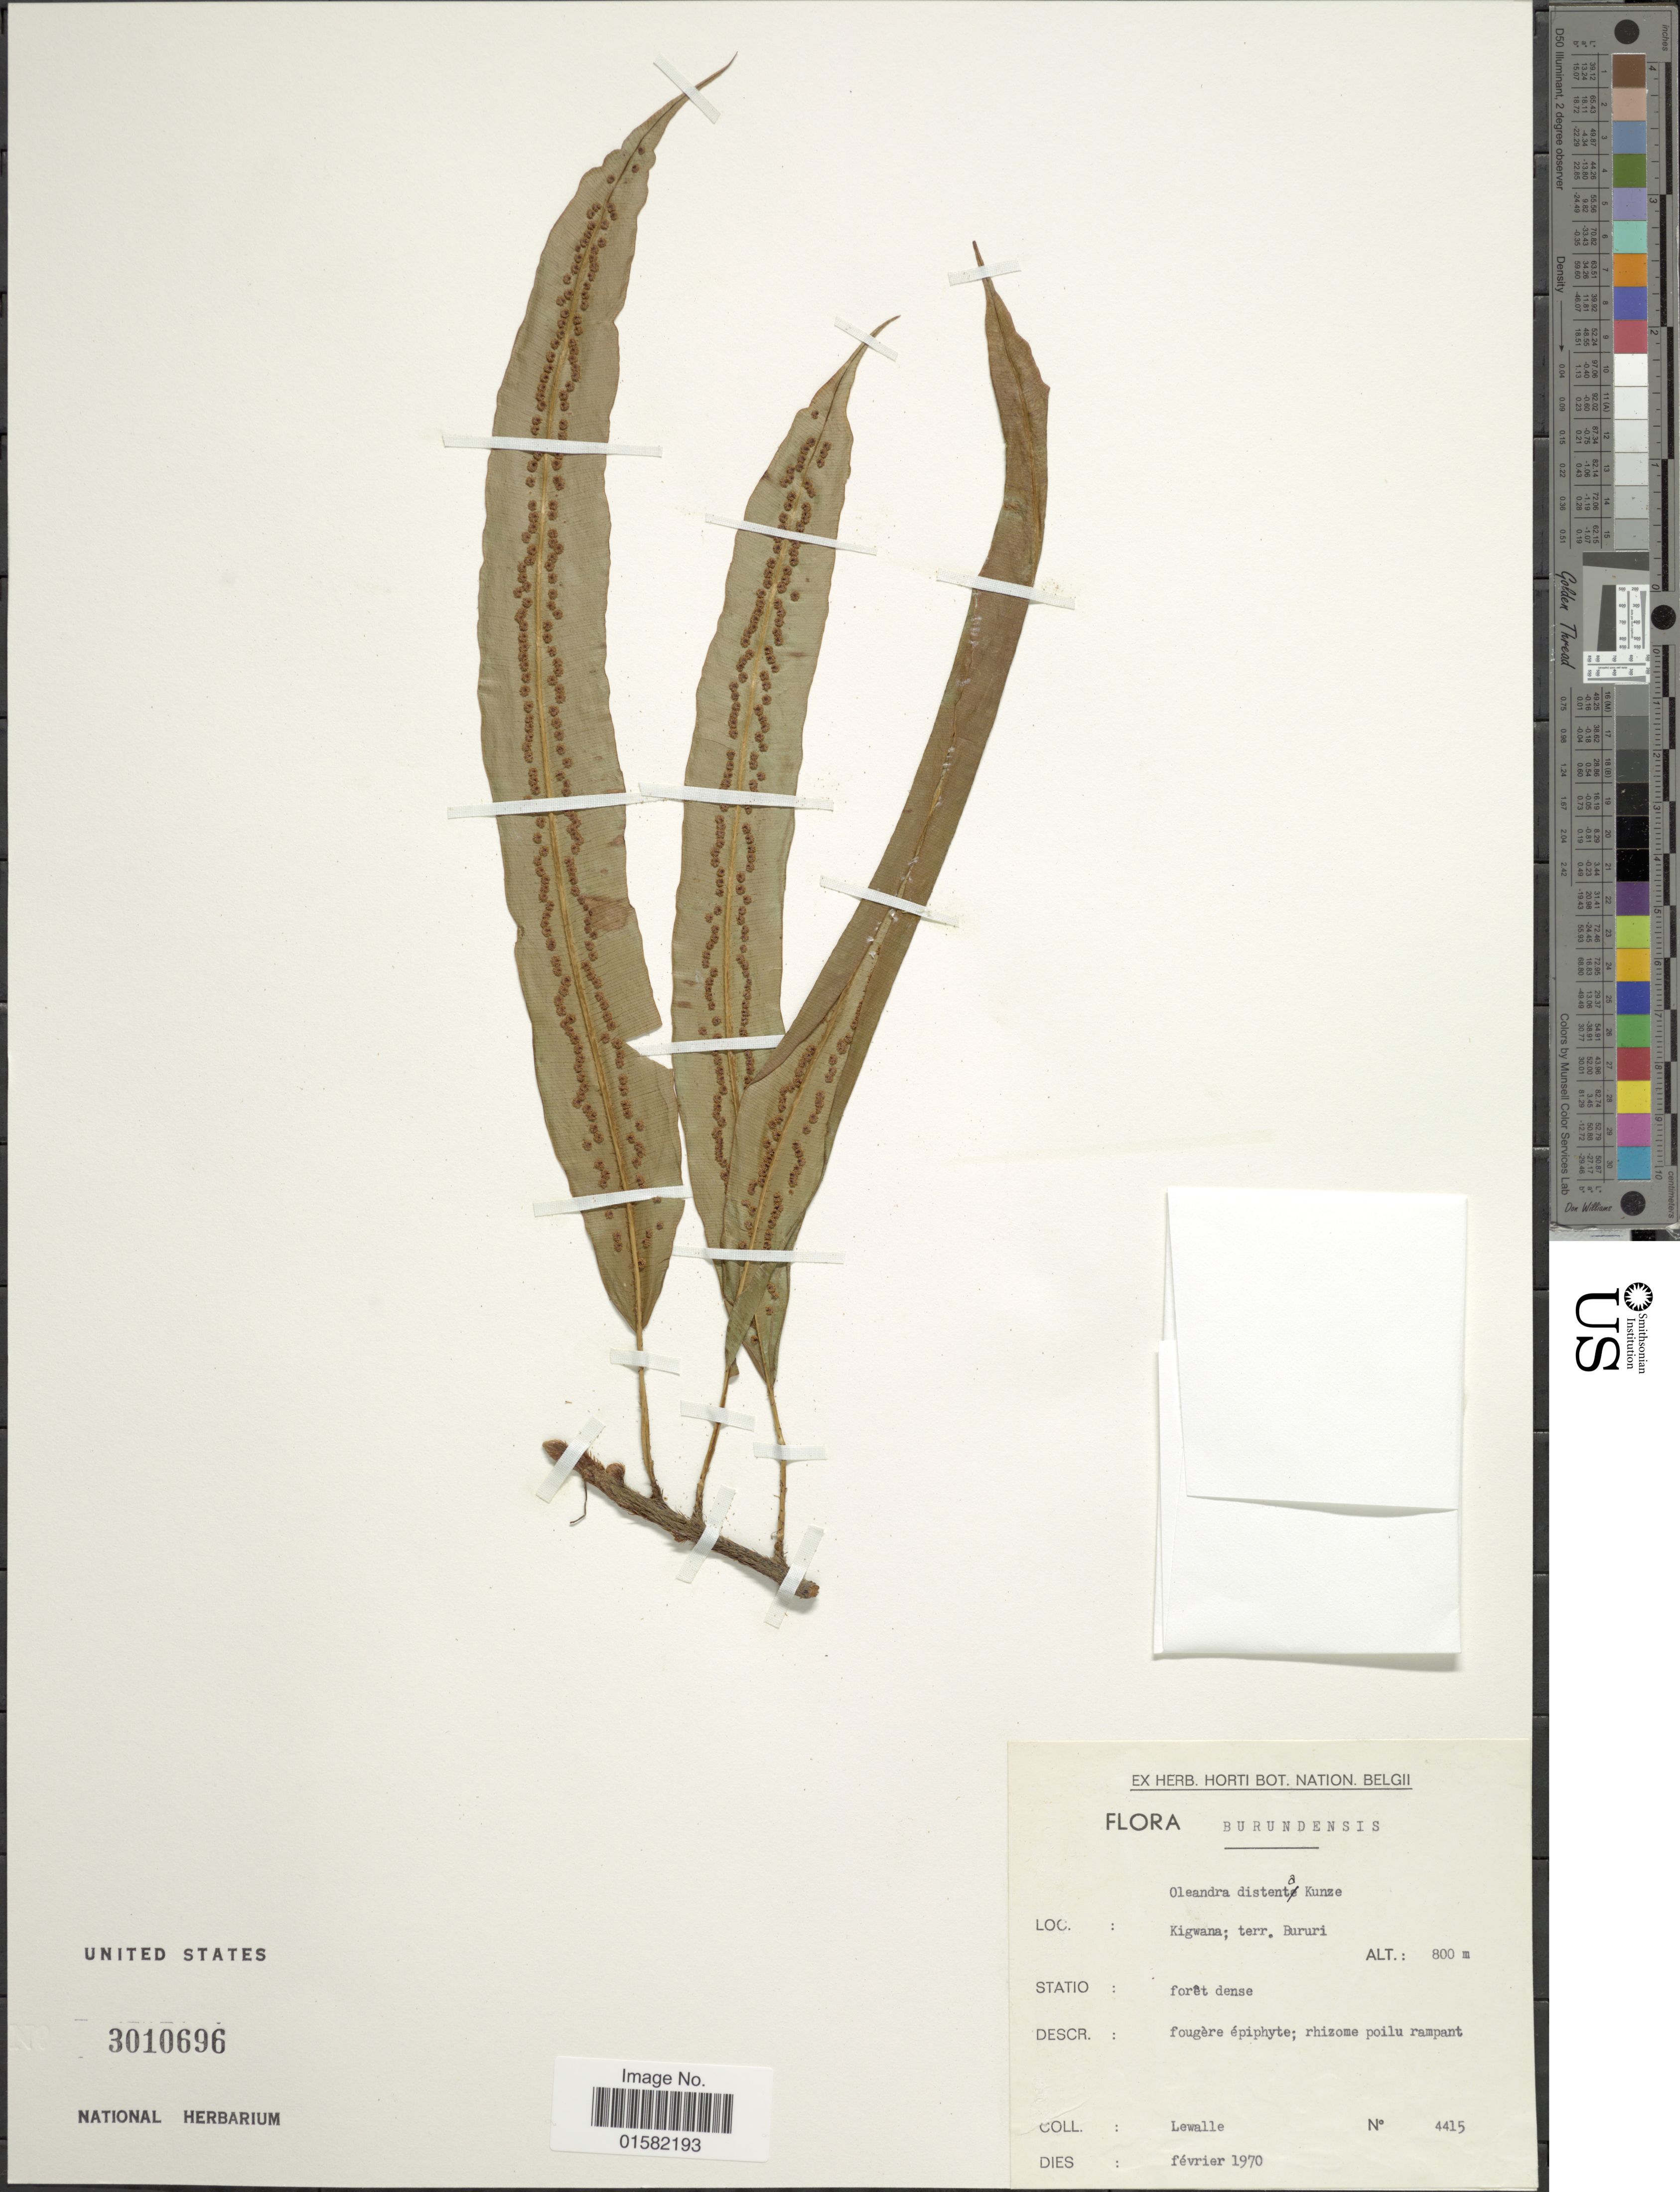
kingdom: Plantae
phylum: Tracheophyta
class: Polypodiopsida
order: Polypodiales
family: Oleandraceae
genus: Oleandra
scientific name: Oleandra articulata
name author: (Sw.) C. Presl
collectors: J. Lewalle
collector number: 4415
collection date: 1970-02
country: Burundi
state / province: Bururi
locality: Burundensis, Kigwana; terr Bururi.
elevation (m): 800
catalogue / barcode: US 3010696